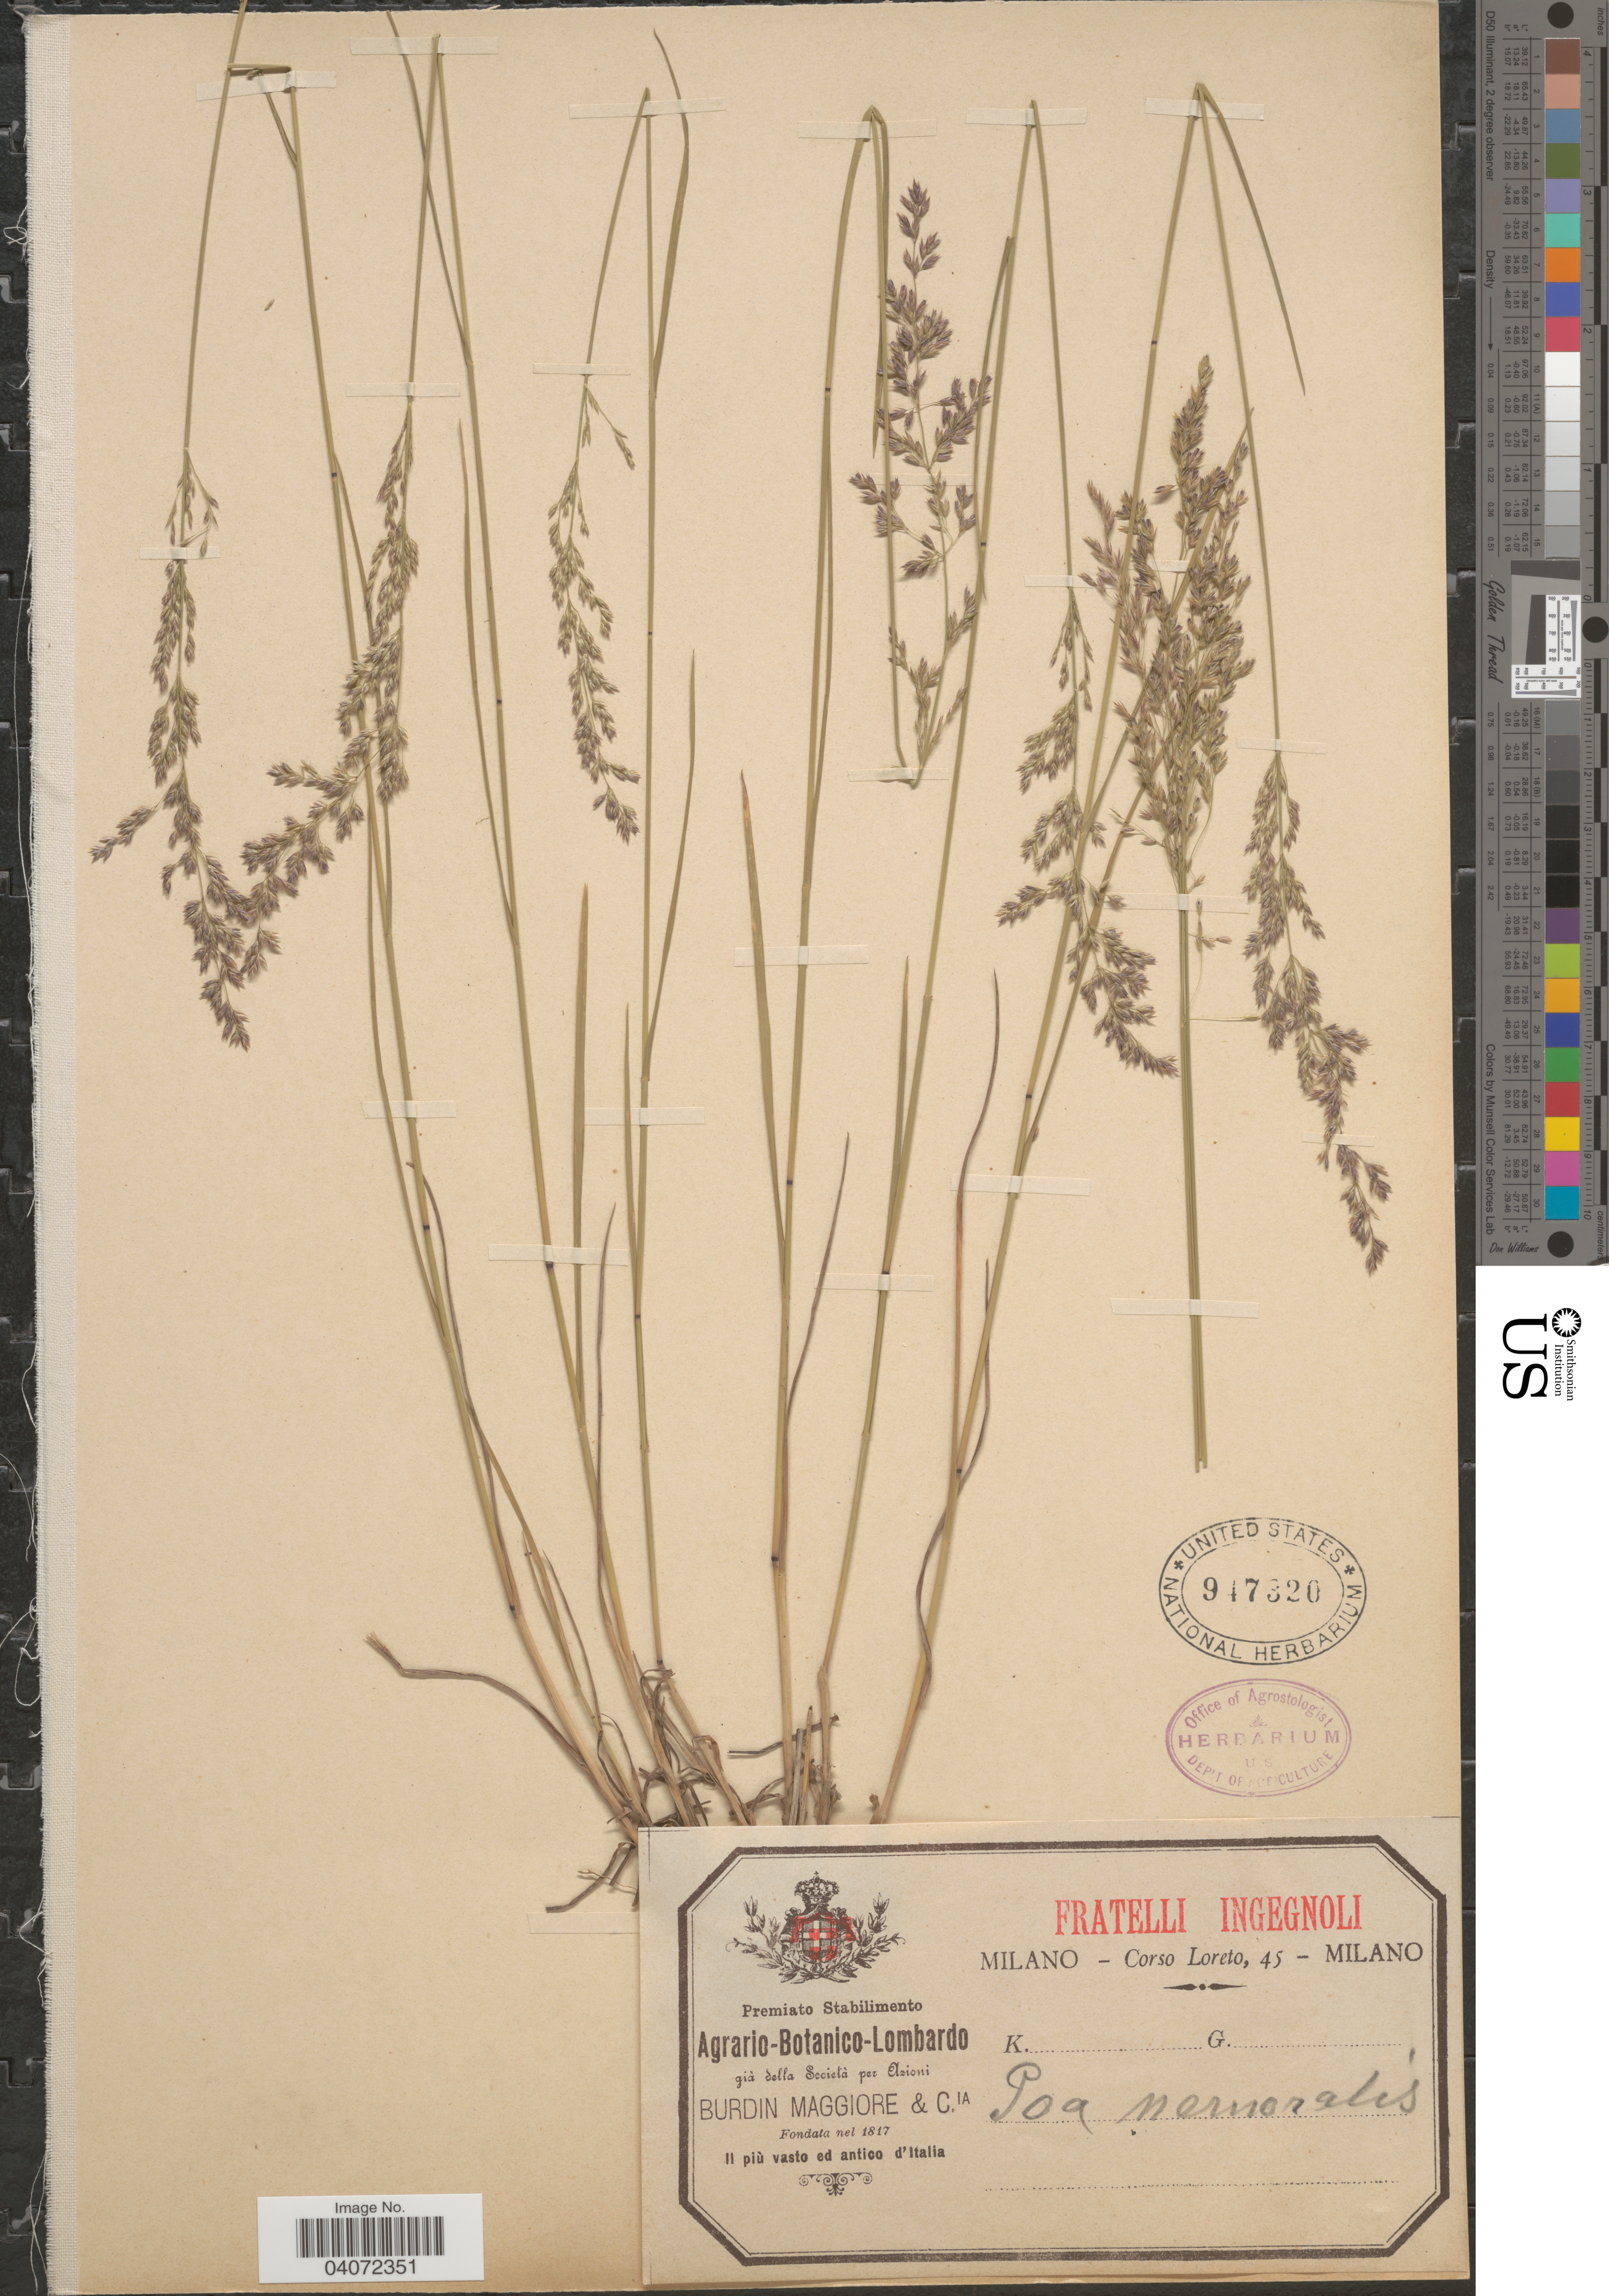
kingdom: Plantae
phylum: Tracheophyta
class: Liliopsida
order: Poales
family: Poaceae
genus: Poa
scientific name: Poa nemoralis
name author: L.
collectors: Loreto, C.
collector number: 45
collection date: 1817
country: Italy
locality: Il più vasto ed antico d'Italia.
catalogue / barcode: US 947320